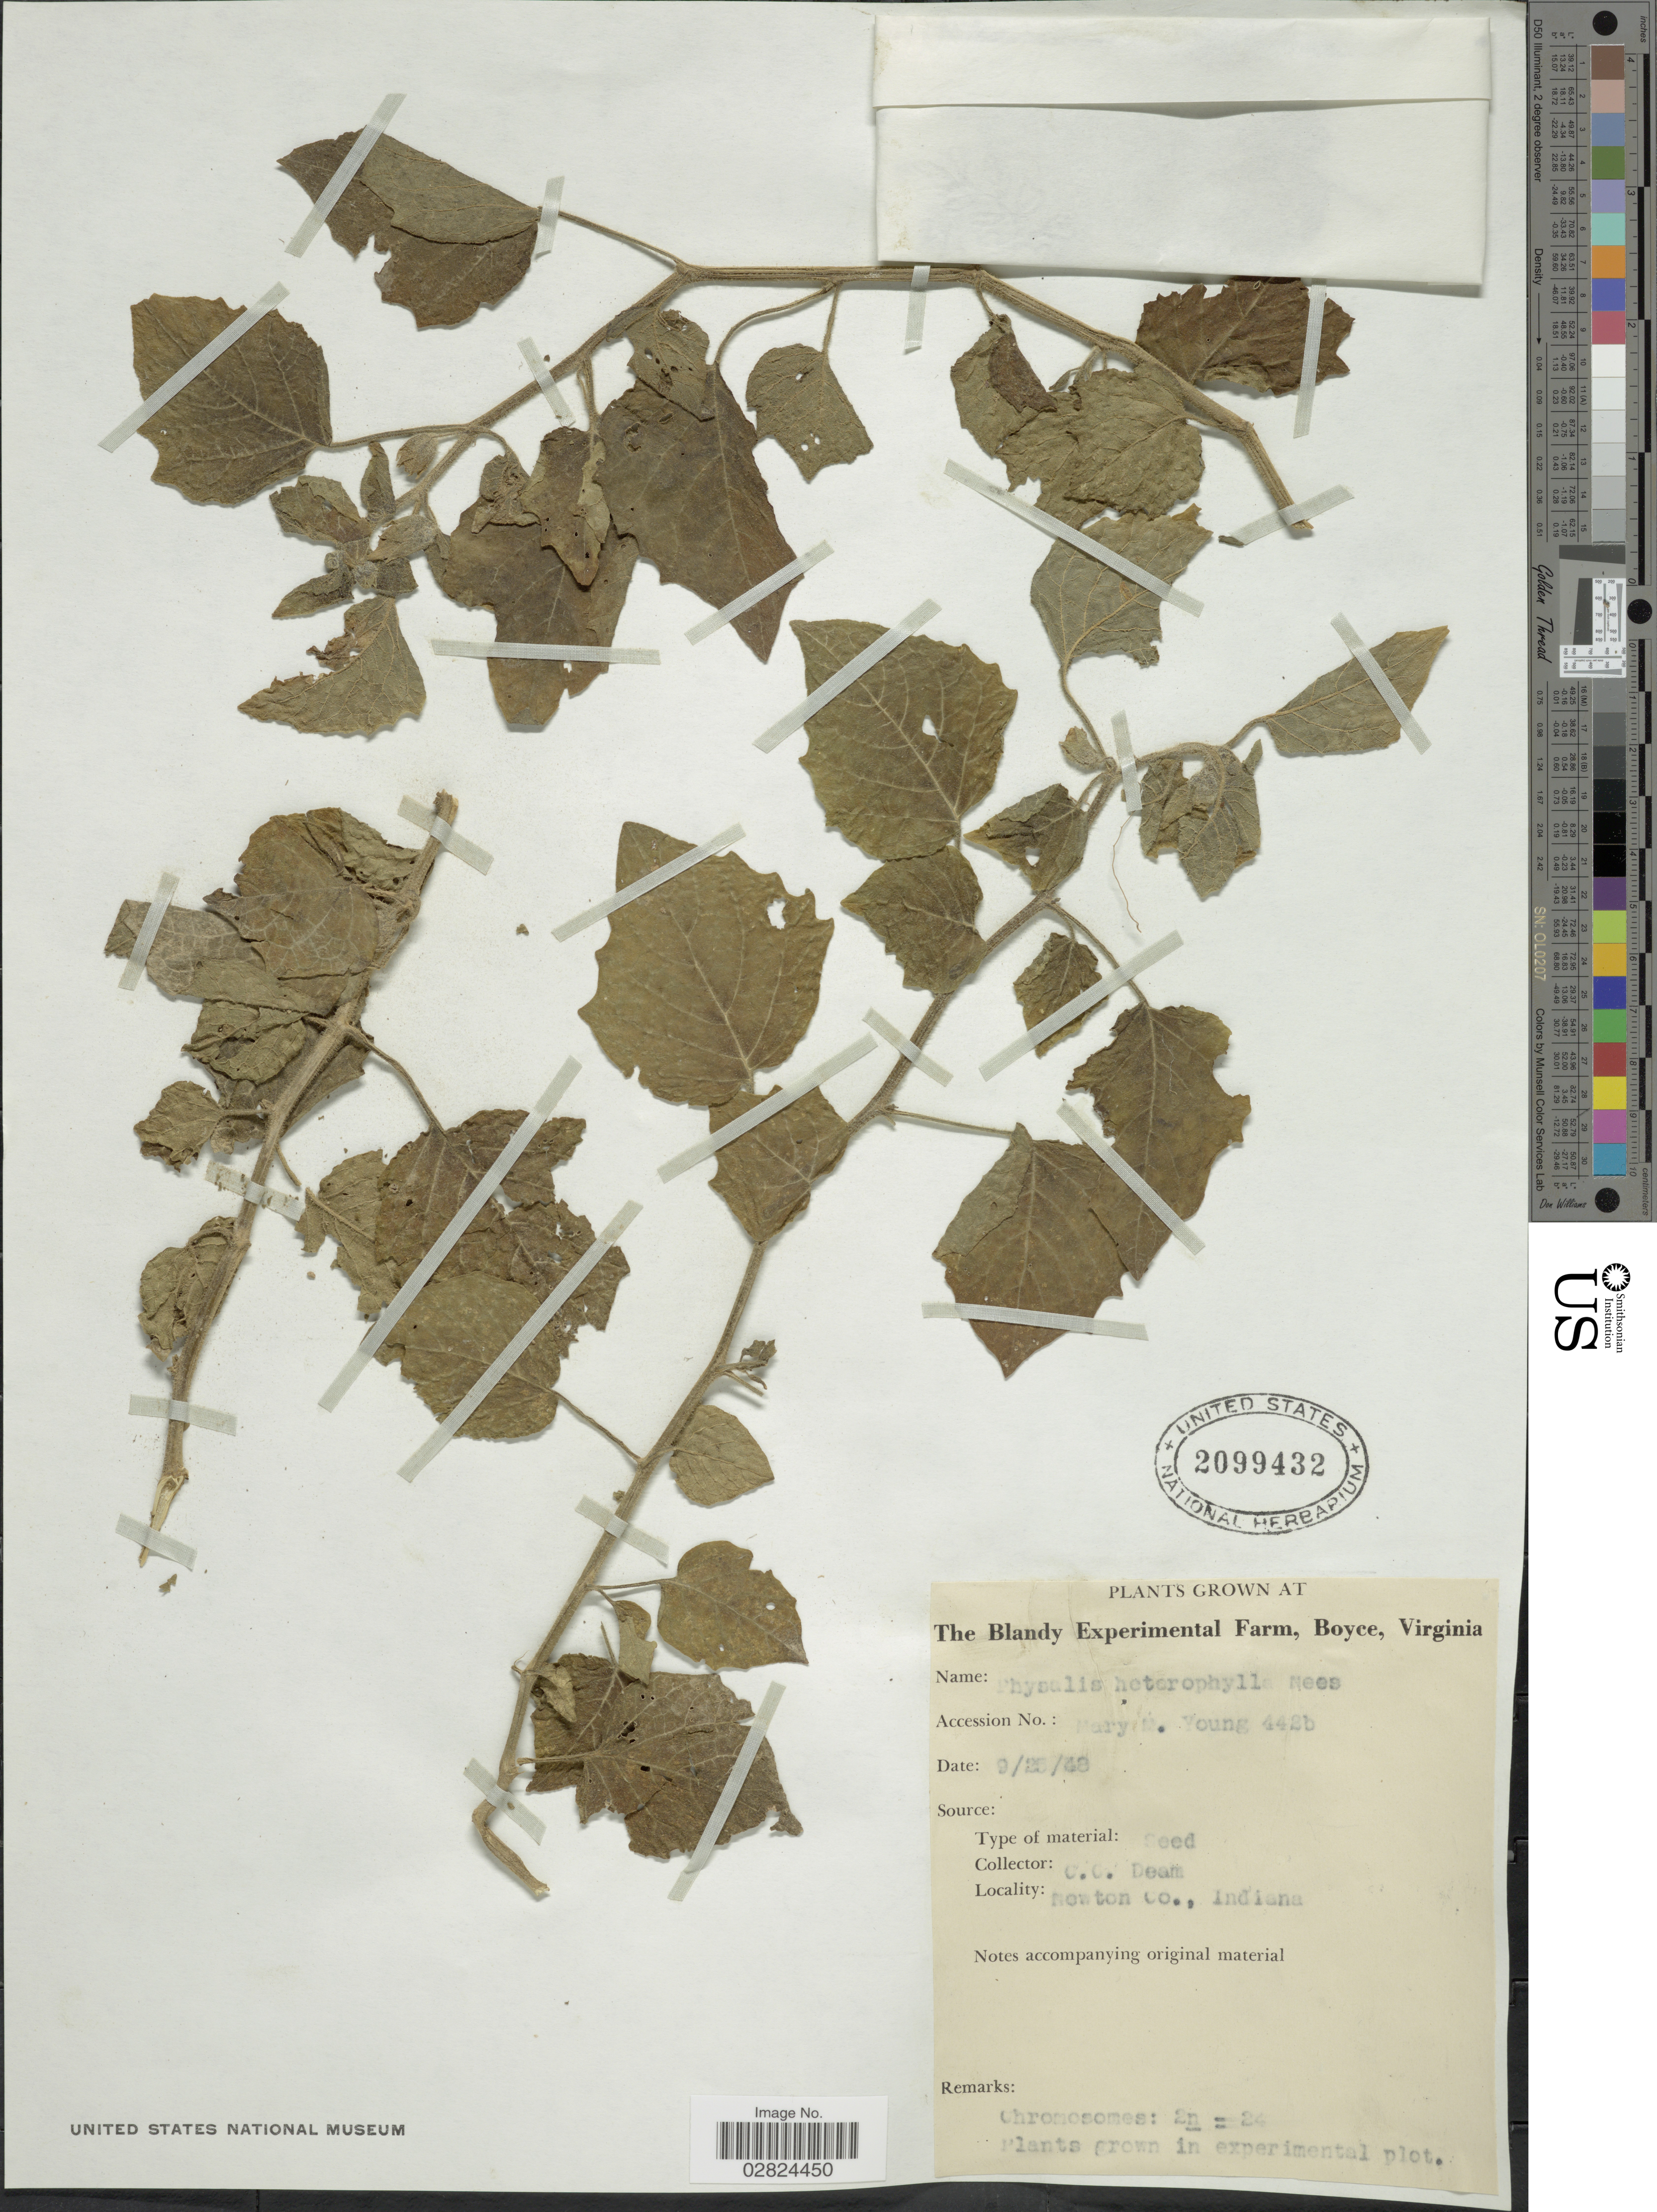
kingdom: Plantae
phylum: Tracheophyta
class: Magnoliopsida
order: Solanales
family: Solanaceae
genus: Physalis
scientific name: Physalis heterophylla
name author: Nees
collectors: M. Young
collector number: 442b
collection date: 1948-09-25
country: United States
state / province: Virginia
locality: The Blandy Experimental Farm, Boyce.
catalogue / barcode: US 2099432